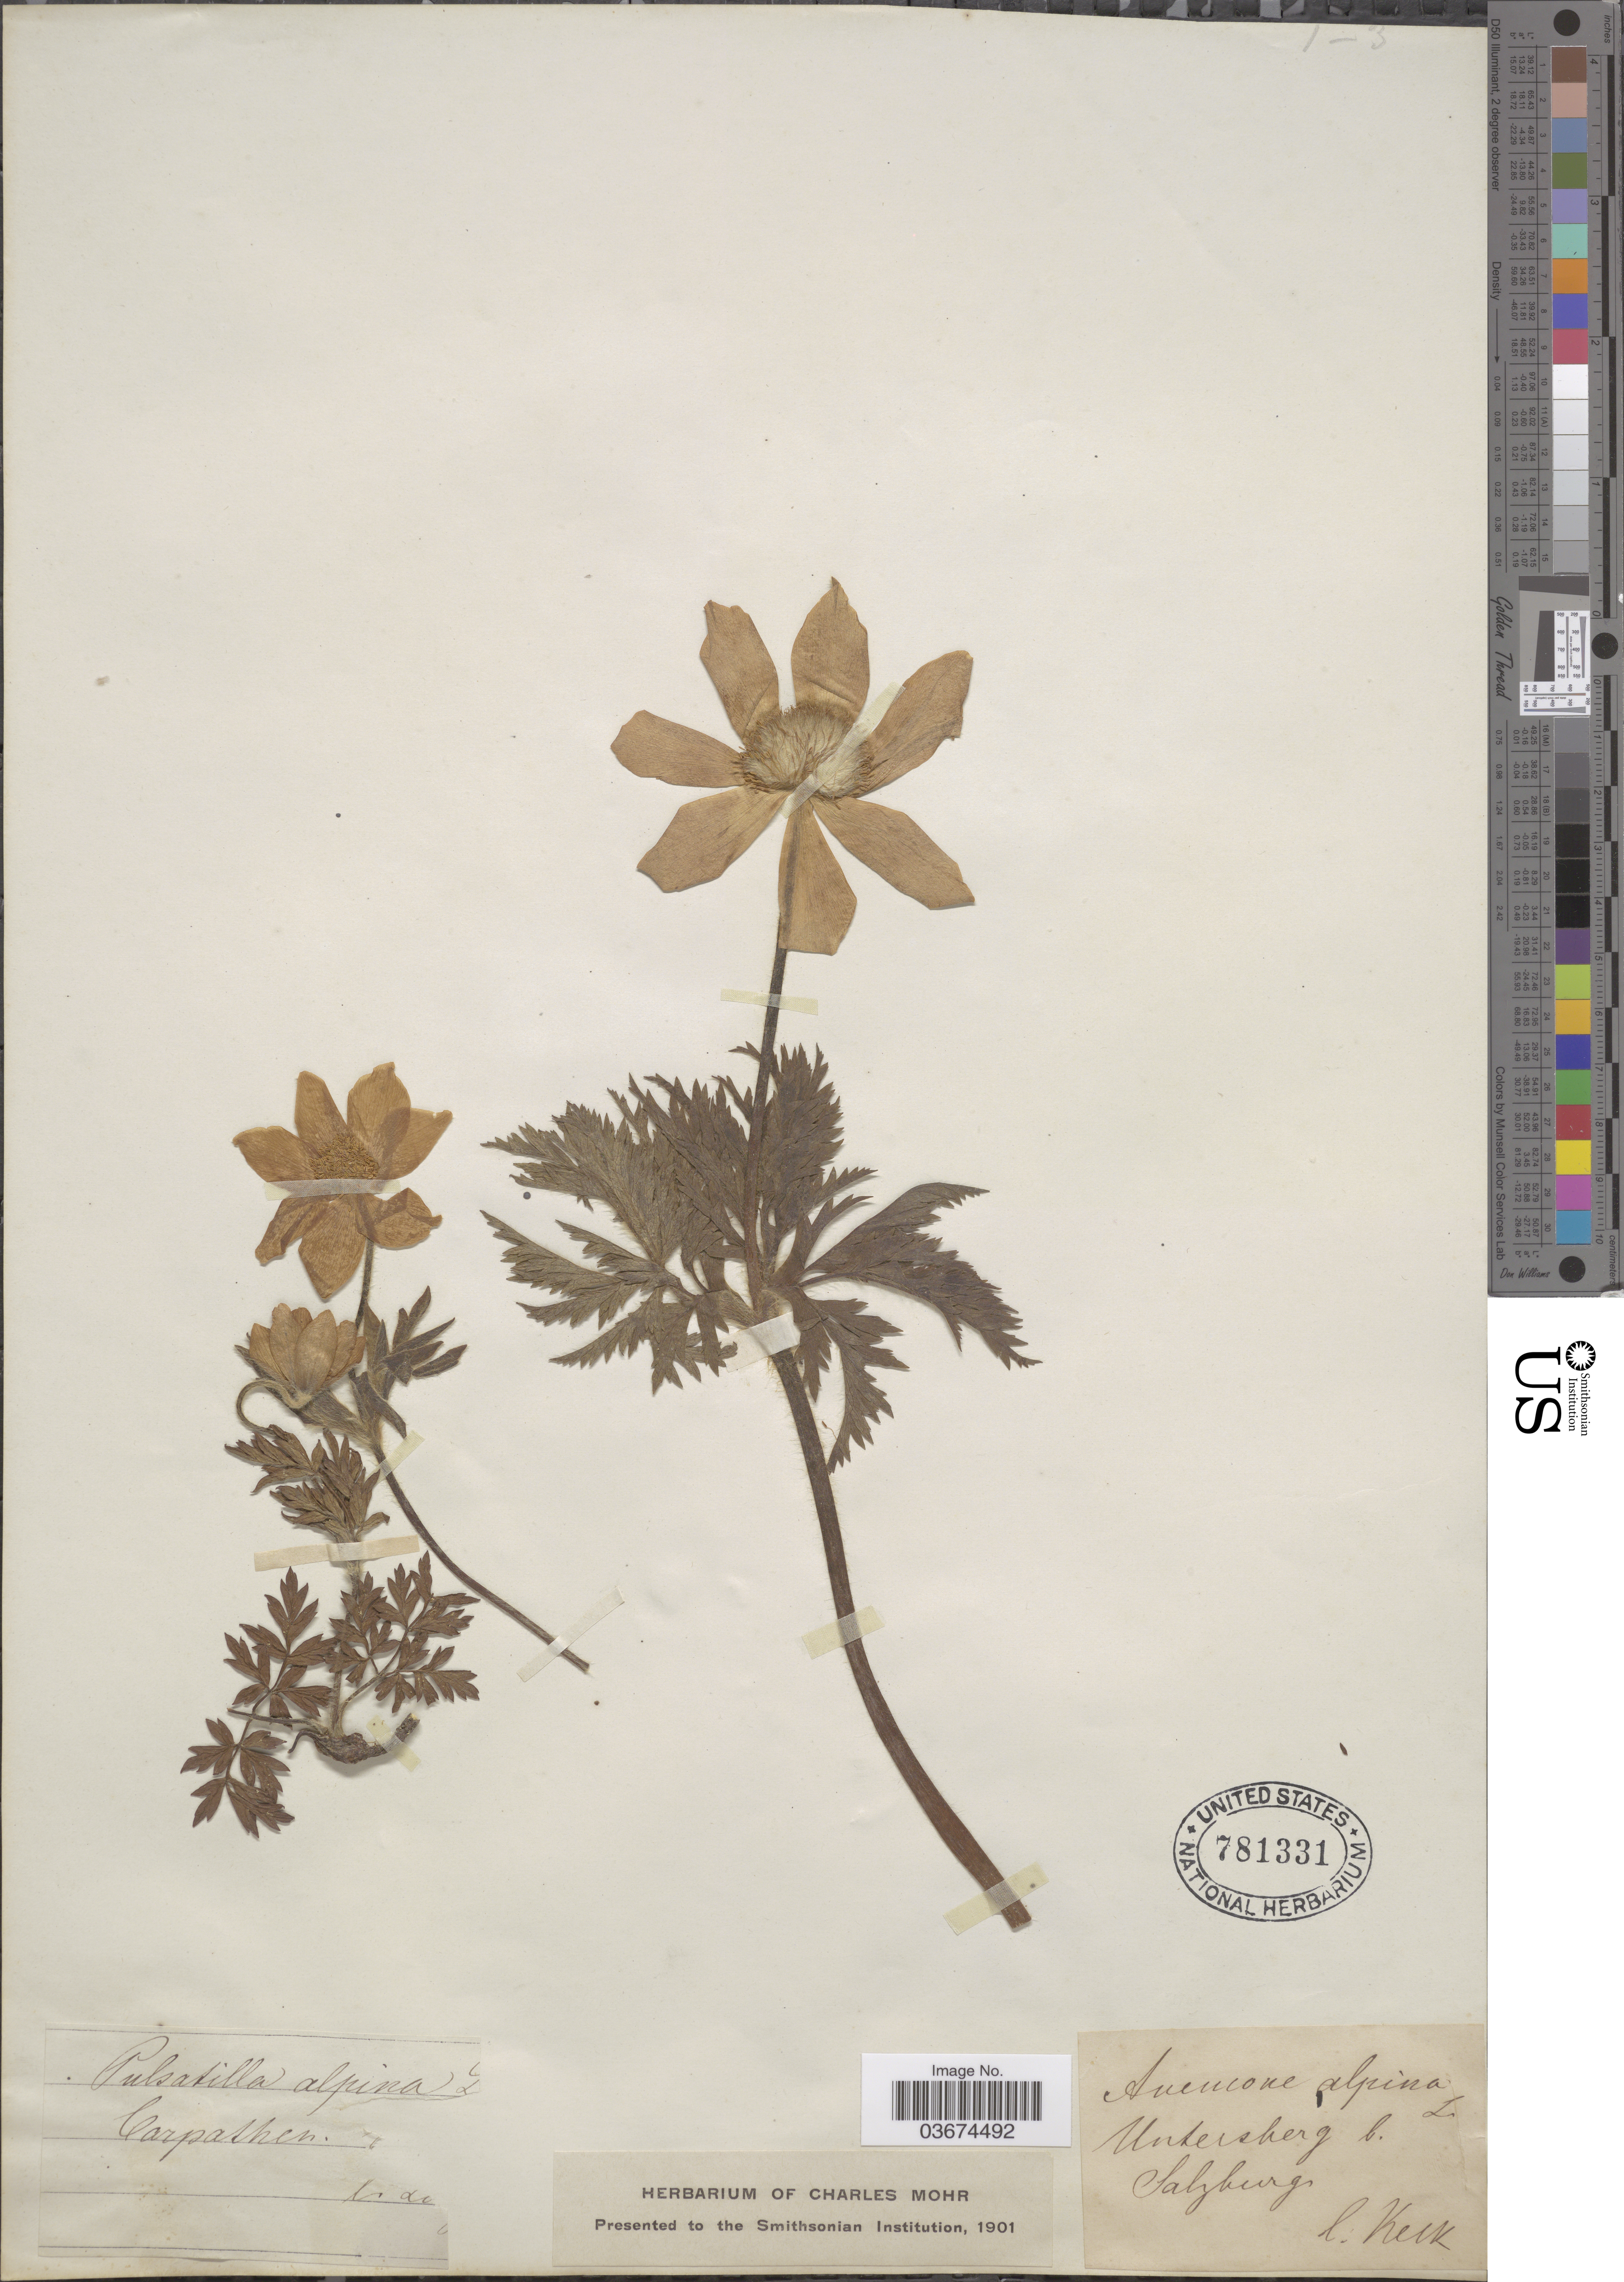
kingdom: Plantae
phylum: Tracheophyta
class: Magnoliopsida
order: Ranunculales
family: Ranunculaceae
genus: Pulsatilla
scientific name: Pulsatilla alpina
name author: Delarbre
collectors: Kelk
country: Austria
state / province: Salzburg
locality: Untersherg b. Salzburg.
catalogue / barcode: US 781331